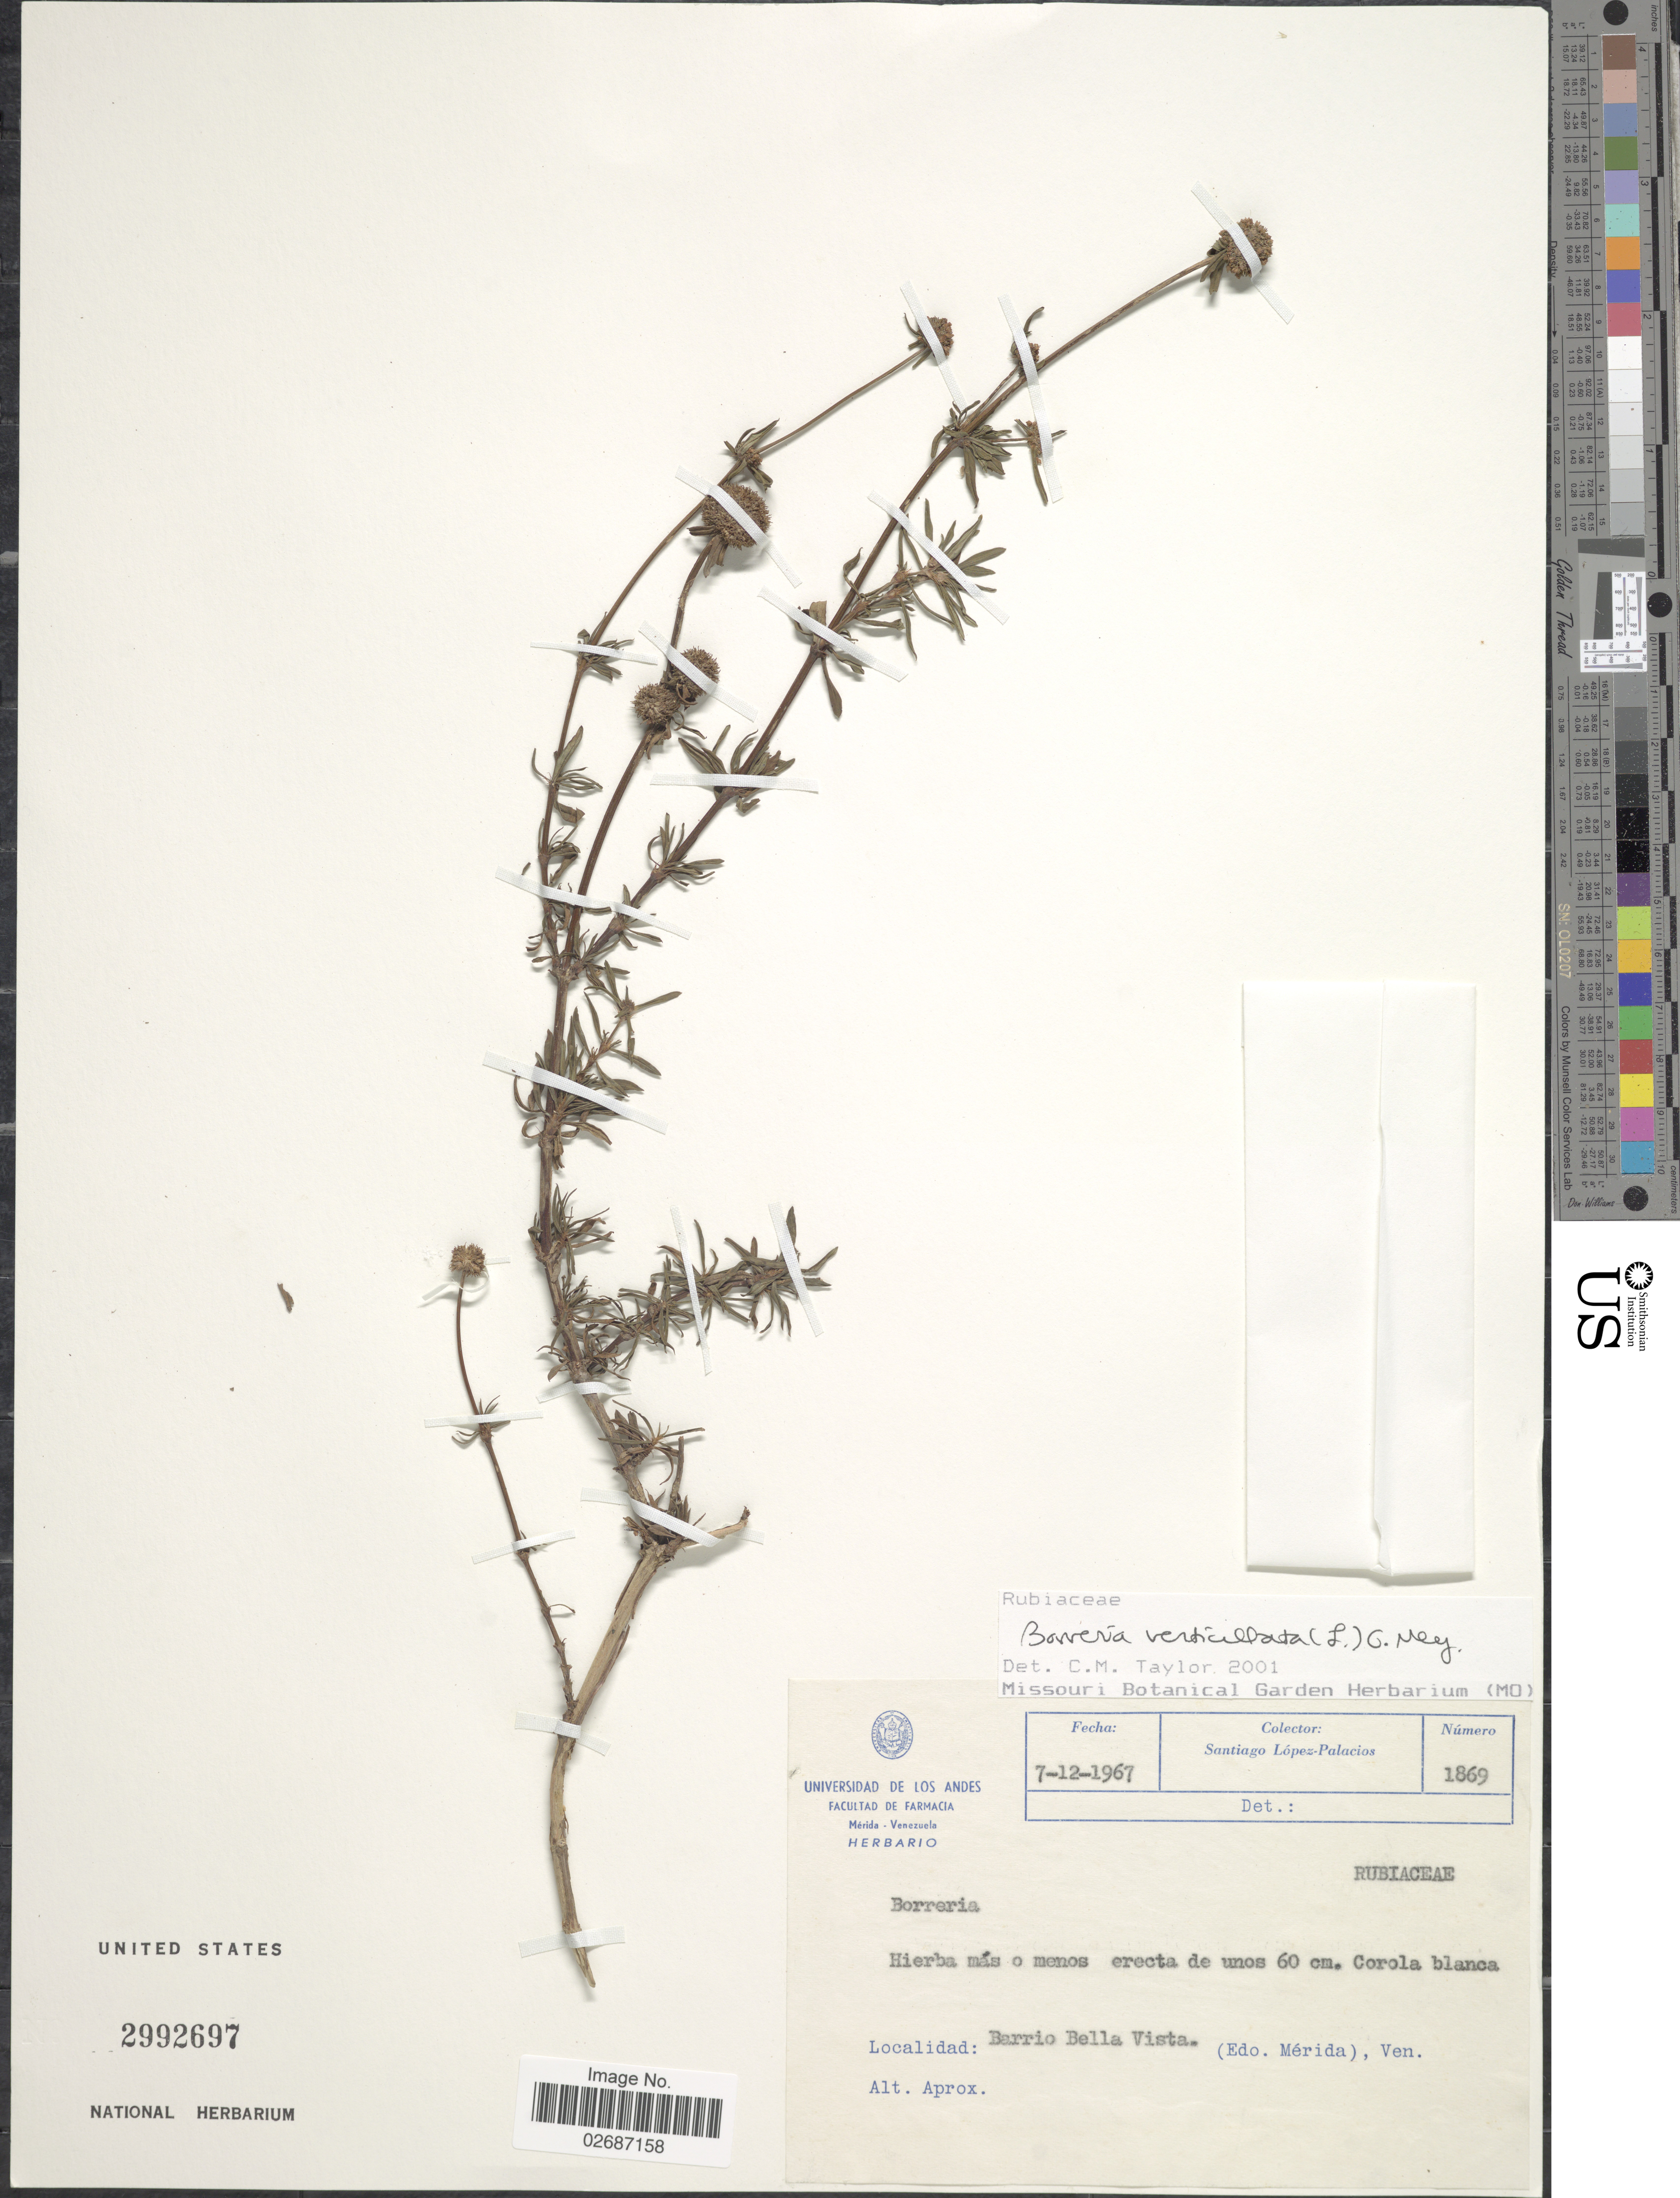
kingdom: Plantae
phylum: Tracheophyta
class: Magnoliopsida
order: Gentianales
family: Rubiaceae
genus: Borreria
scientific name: Borreria verticillata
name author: (L.) G. Mey.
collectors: S. López-Palacios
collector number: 1869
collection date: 1967-12-07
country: Venezuela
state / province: Mérida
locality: Barrio Bella Vista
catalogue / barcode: US 2992697